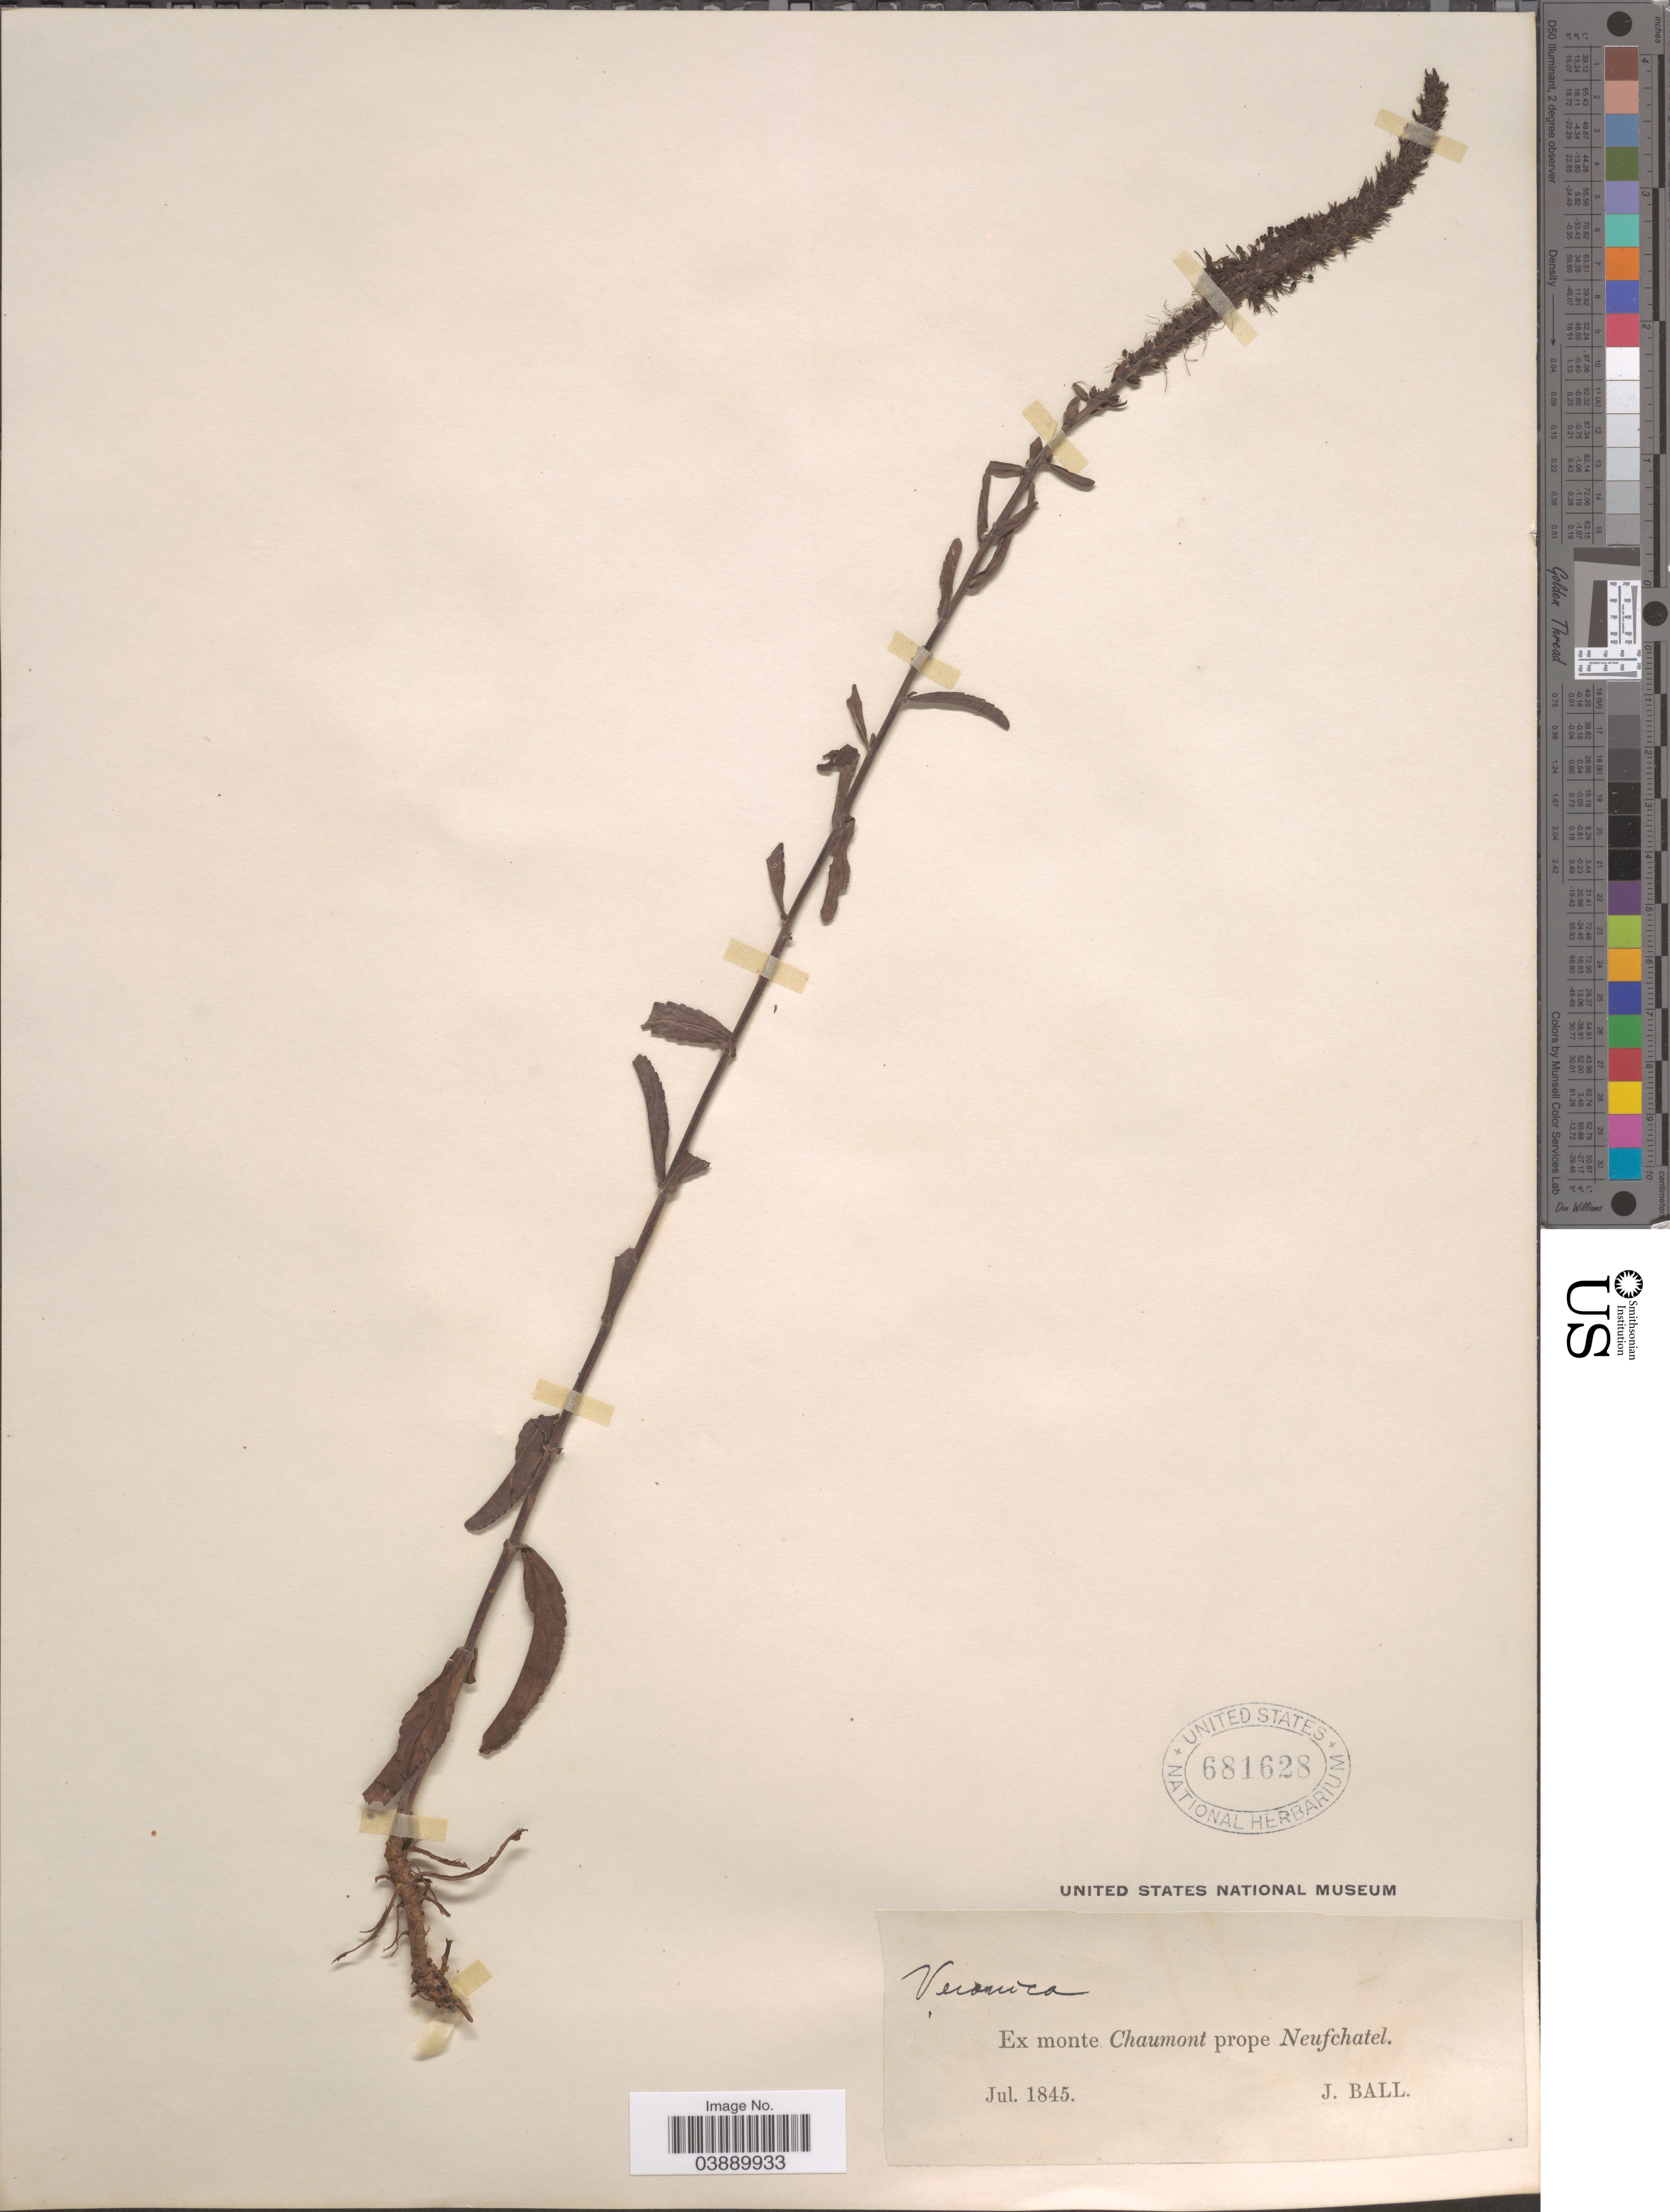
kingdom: Plantae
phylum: Tracheophyta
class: Magnoliopsida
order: Lamiales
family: Plantaginaceae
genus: Veronica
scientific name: Veronica spicata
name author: L.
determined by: Albach, Dirk C.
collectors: J. Ball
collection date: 1845-07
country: Switzerland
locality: Ex monte Chaumont prope Neufchatel.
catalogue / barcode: US 681628